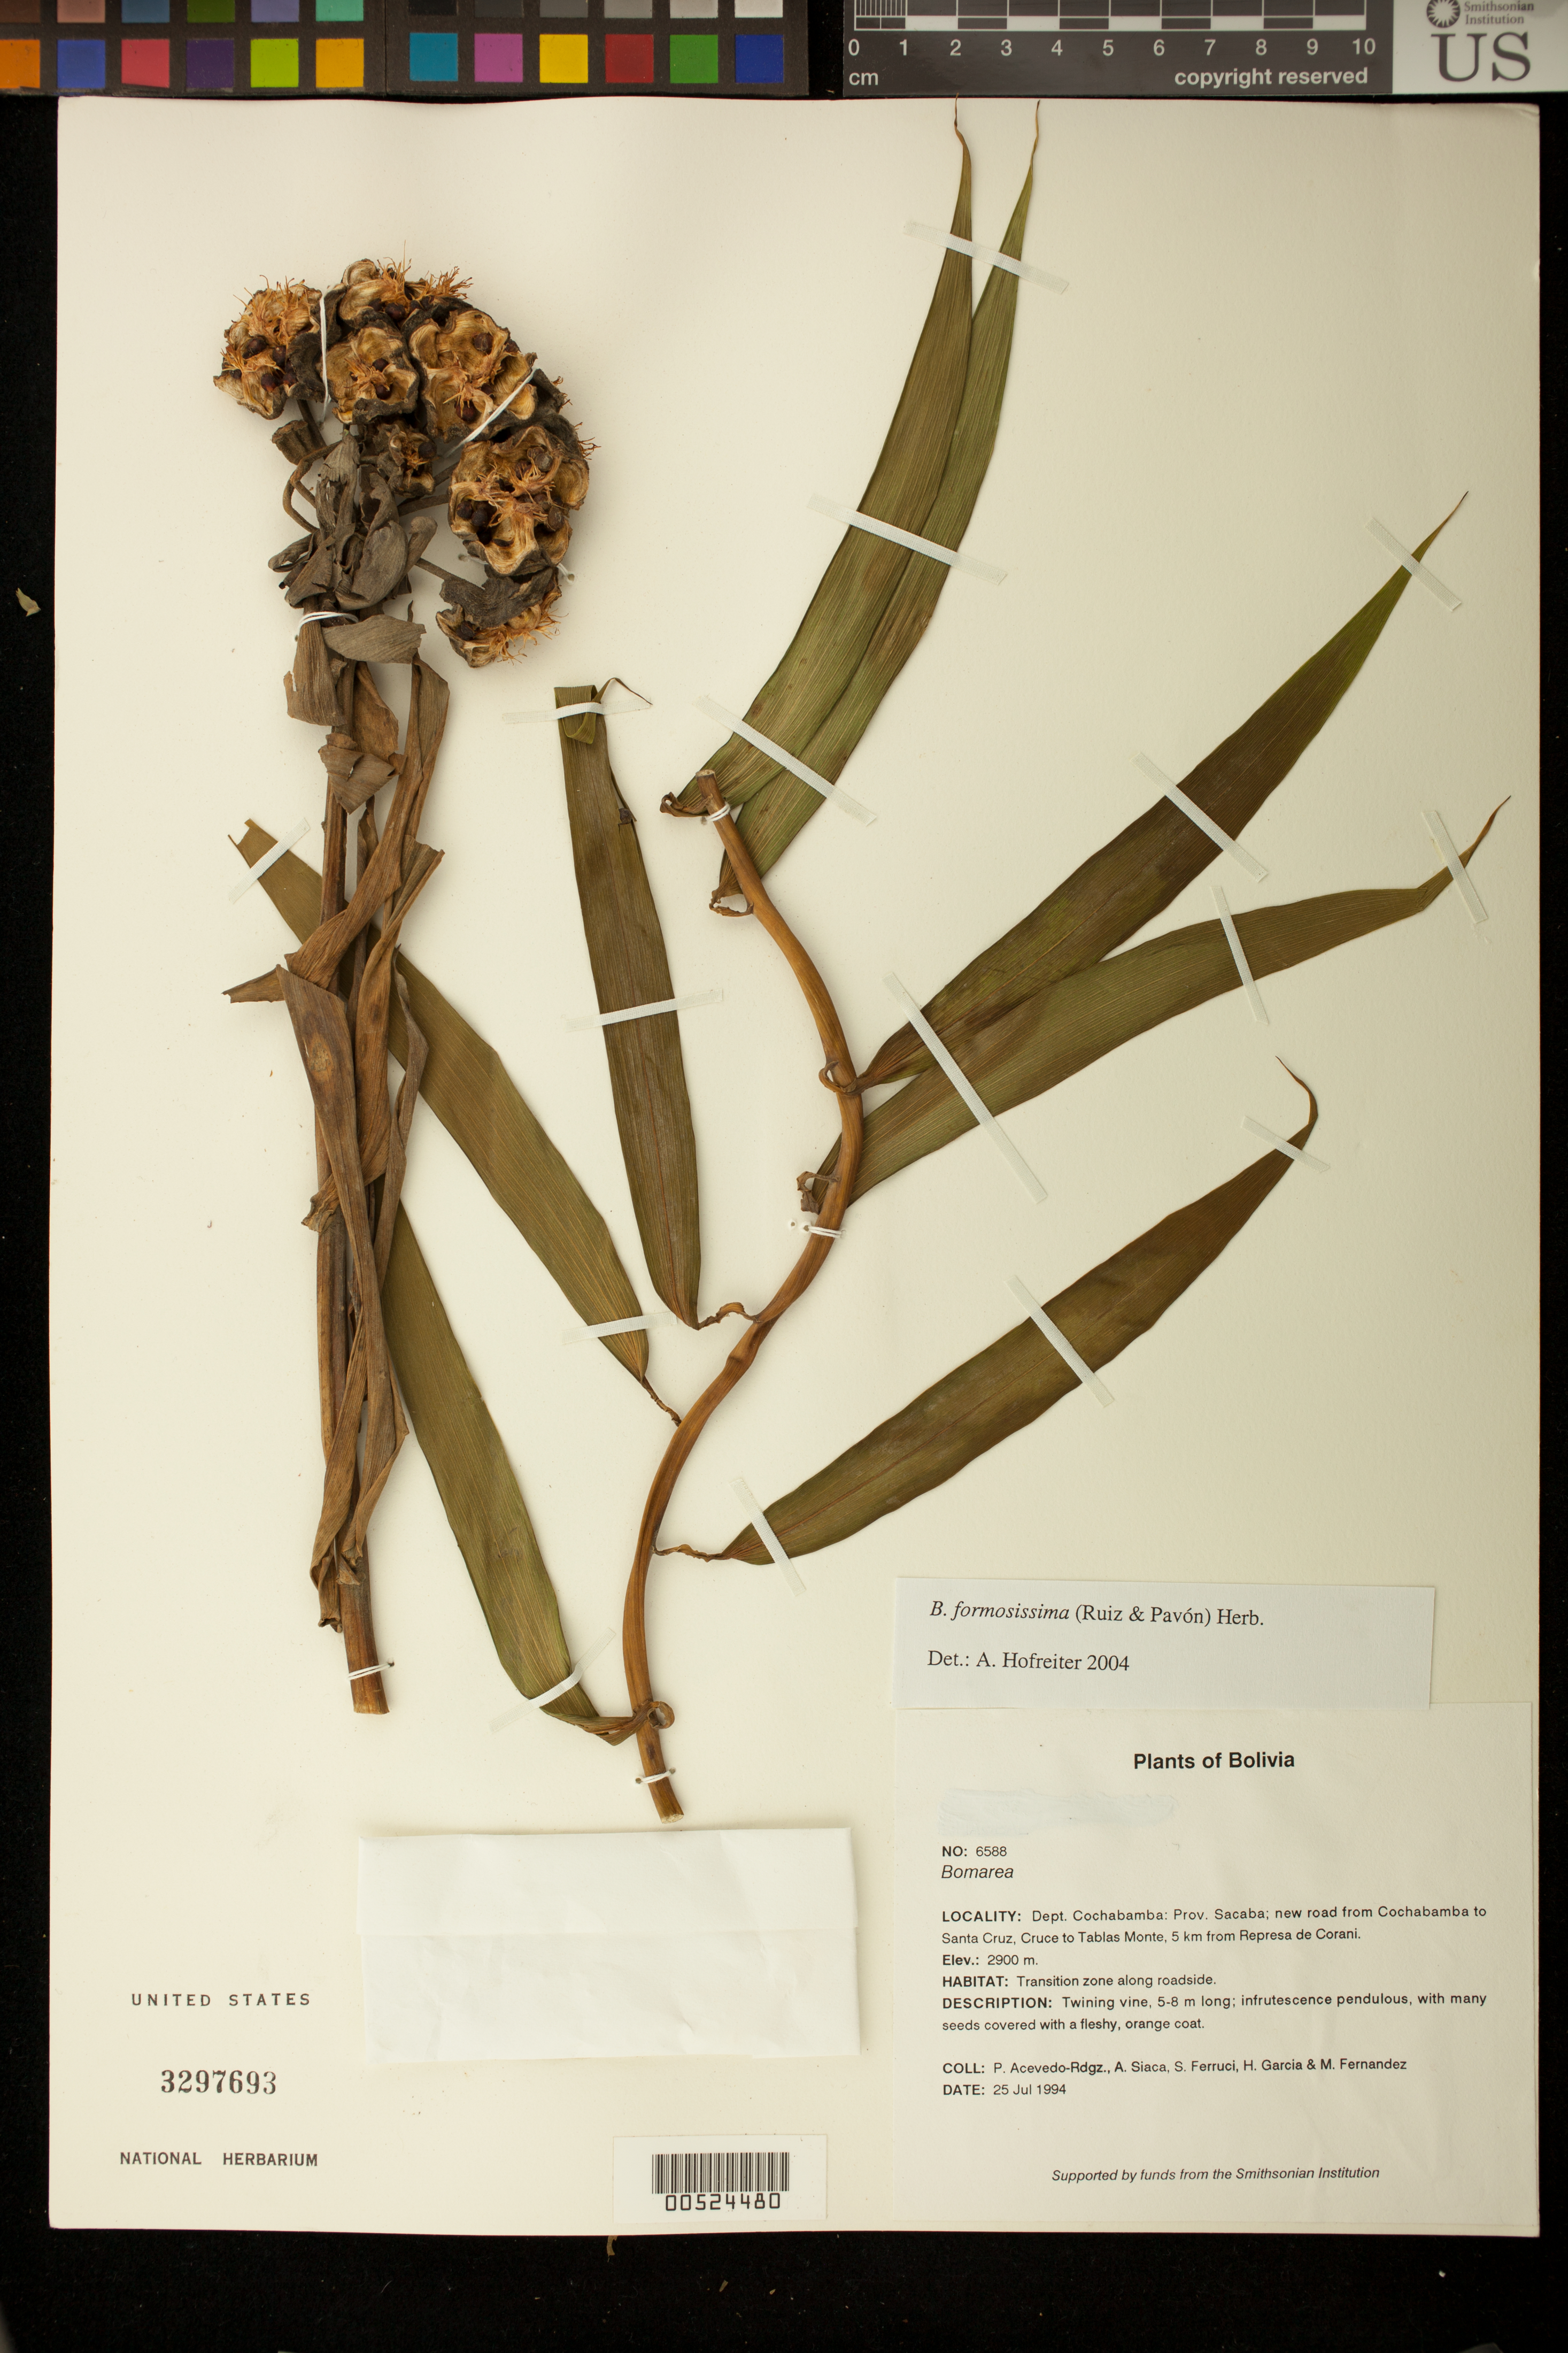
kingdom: Plantae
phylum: Tracheophyta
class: Liliopsida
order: Liliales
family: Alstroemeriaceae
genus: Bomarea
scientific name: Bomarea formosissima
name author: (Ruiz & Pav.) Herb.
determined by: Hofreiter, A.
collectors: P. Acevedo-Rodr., A. Siaca, S. Ferrucci, H. Garcia & M. Fernández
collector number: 6588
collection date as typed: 25 Jul 1994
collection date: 1994-07-25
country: Bolivia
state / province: Cochabamba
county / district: Sacaba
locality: Depart. Cochabamba; Prov. Sacaba; new road from Cochabamba to Santa Cruz; Cruce to Tablas Monte, 5 km from Represa de Corani.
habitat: Transition zone along roadside.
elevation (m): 2900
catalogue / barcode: US 3297693